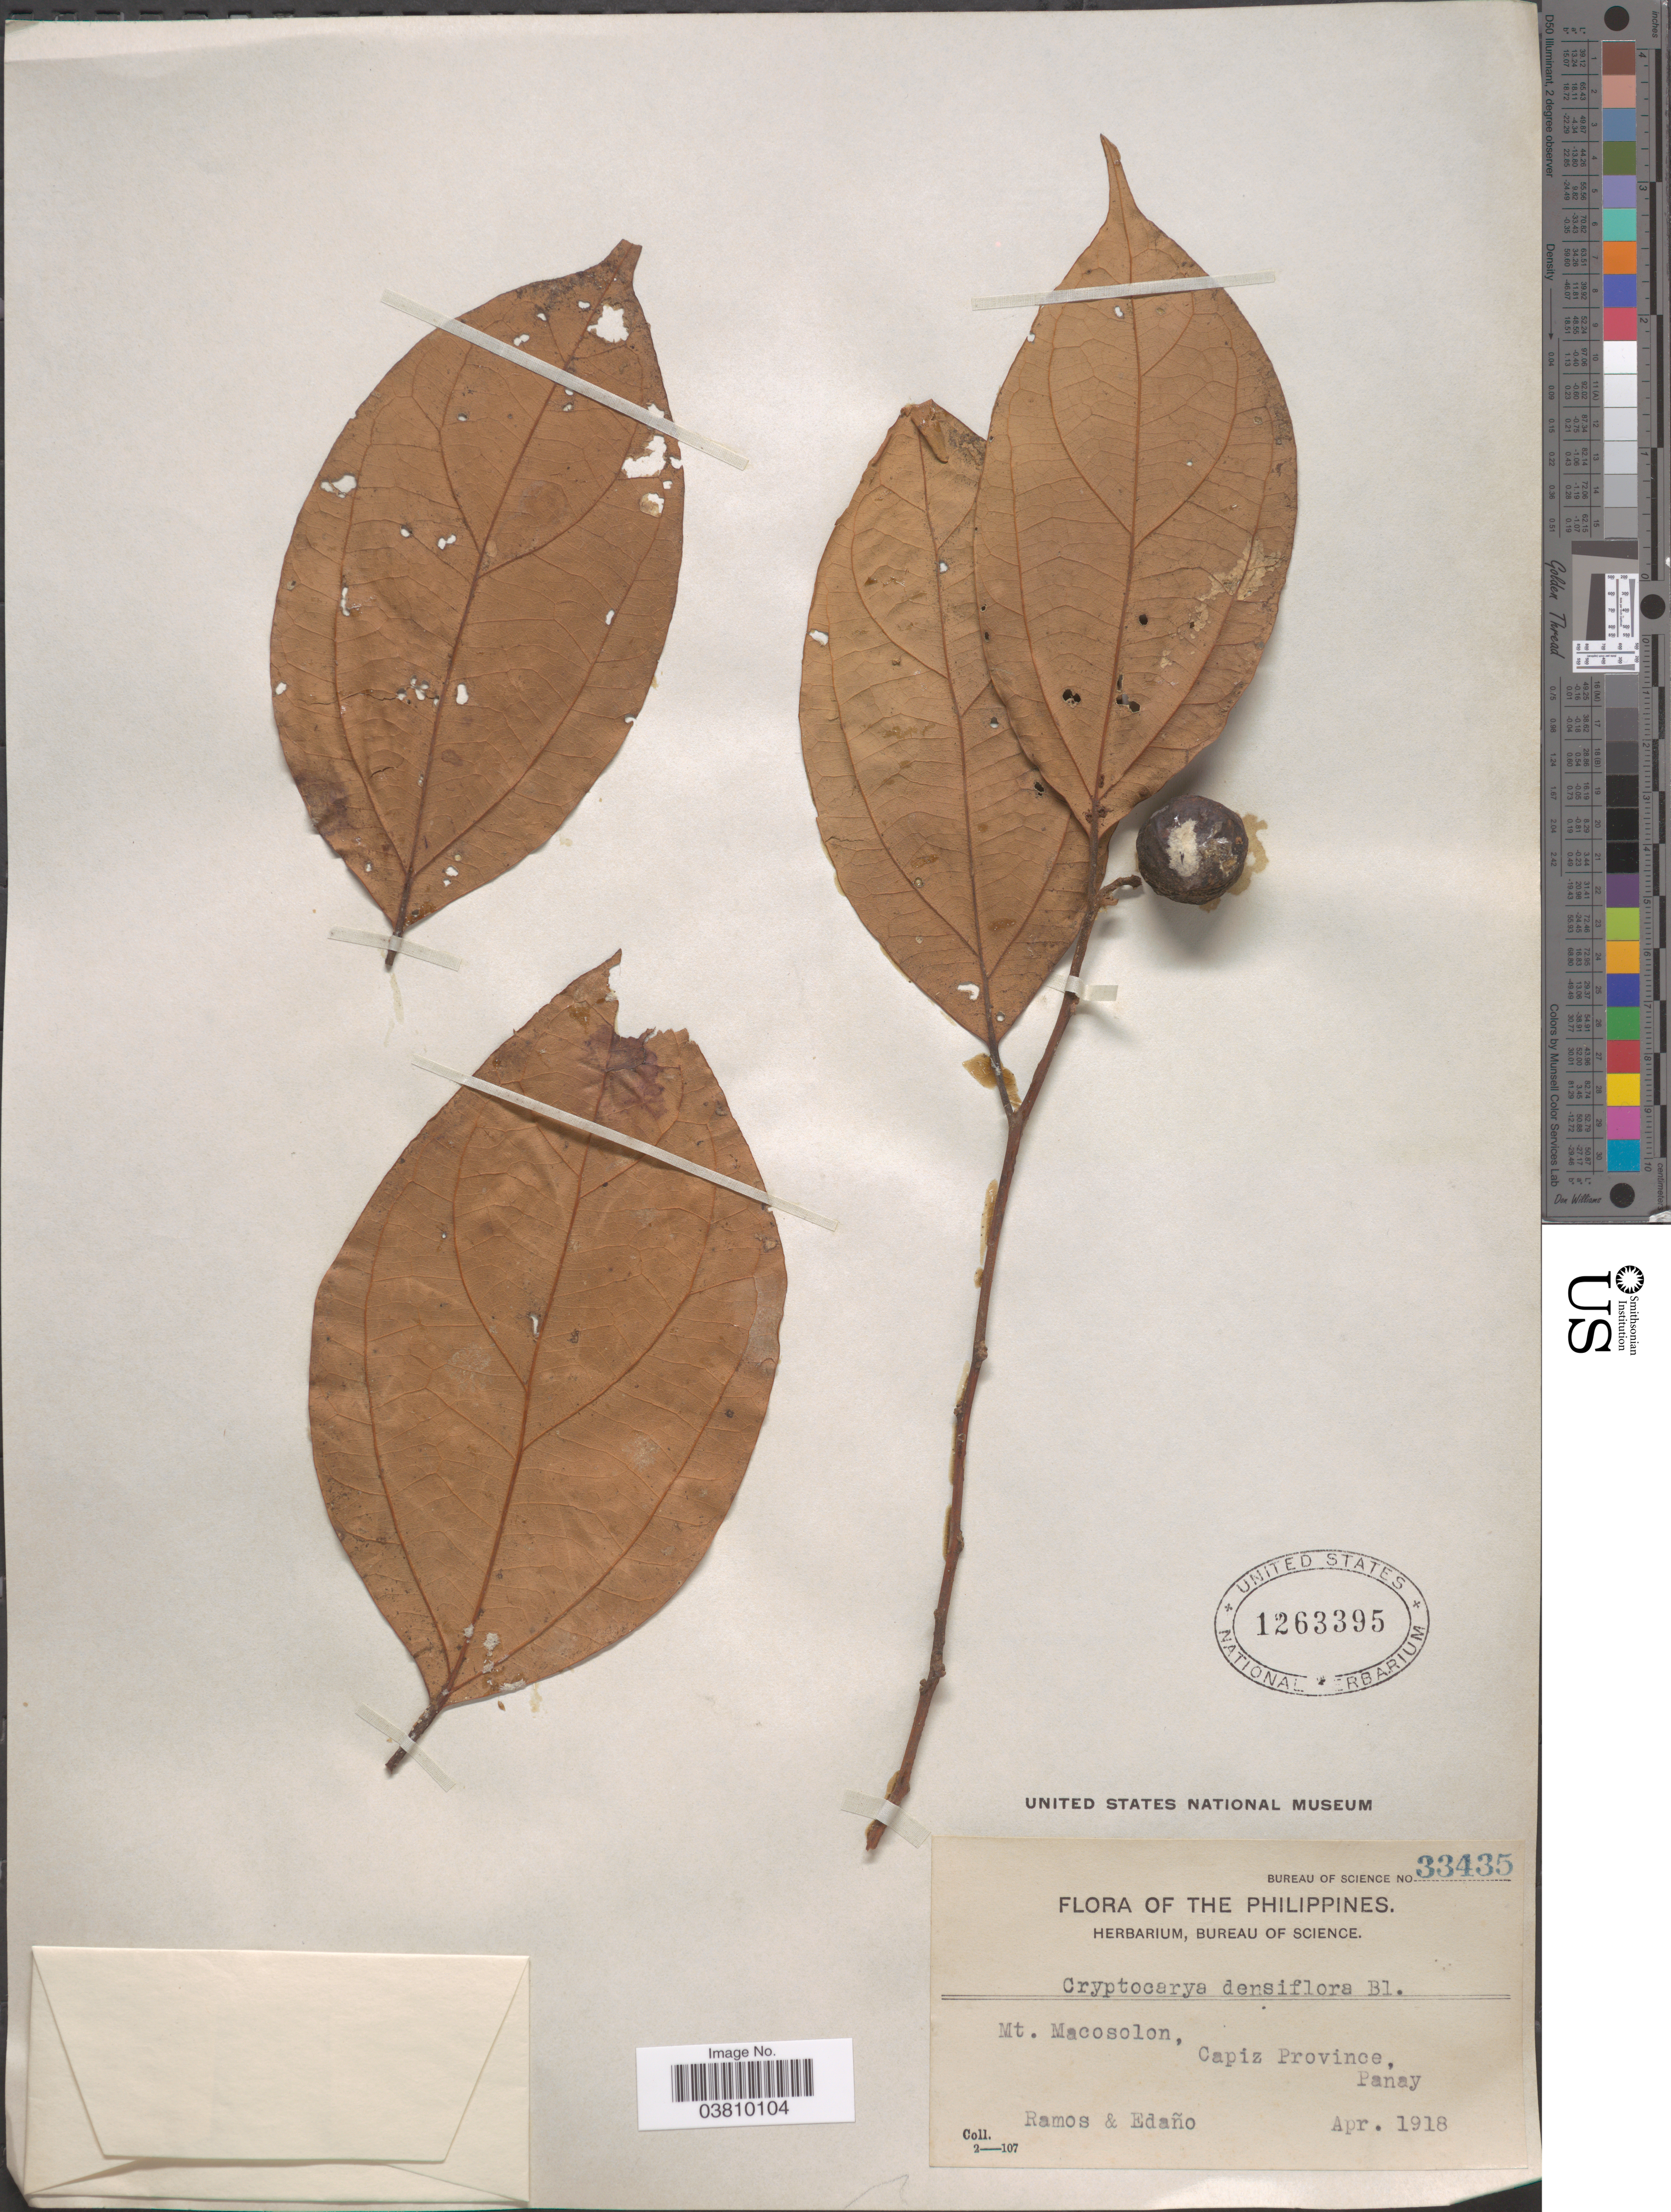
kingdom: Plantae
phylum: Tracheophyta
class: Magnoliopsida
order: Laurales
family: Lauraceae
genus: Cryptocarya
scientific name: Cryptocarya densiflora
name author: Blume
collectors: -. Ramos & -. Edano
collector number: Bureau of Science 33435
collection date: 1918-04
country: Philippines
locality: Mt. Macosolon, Capiz Province, Panay.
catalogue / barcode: US 1263395